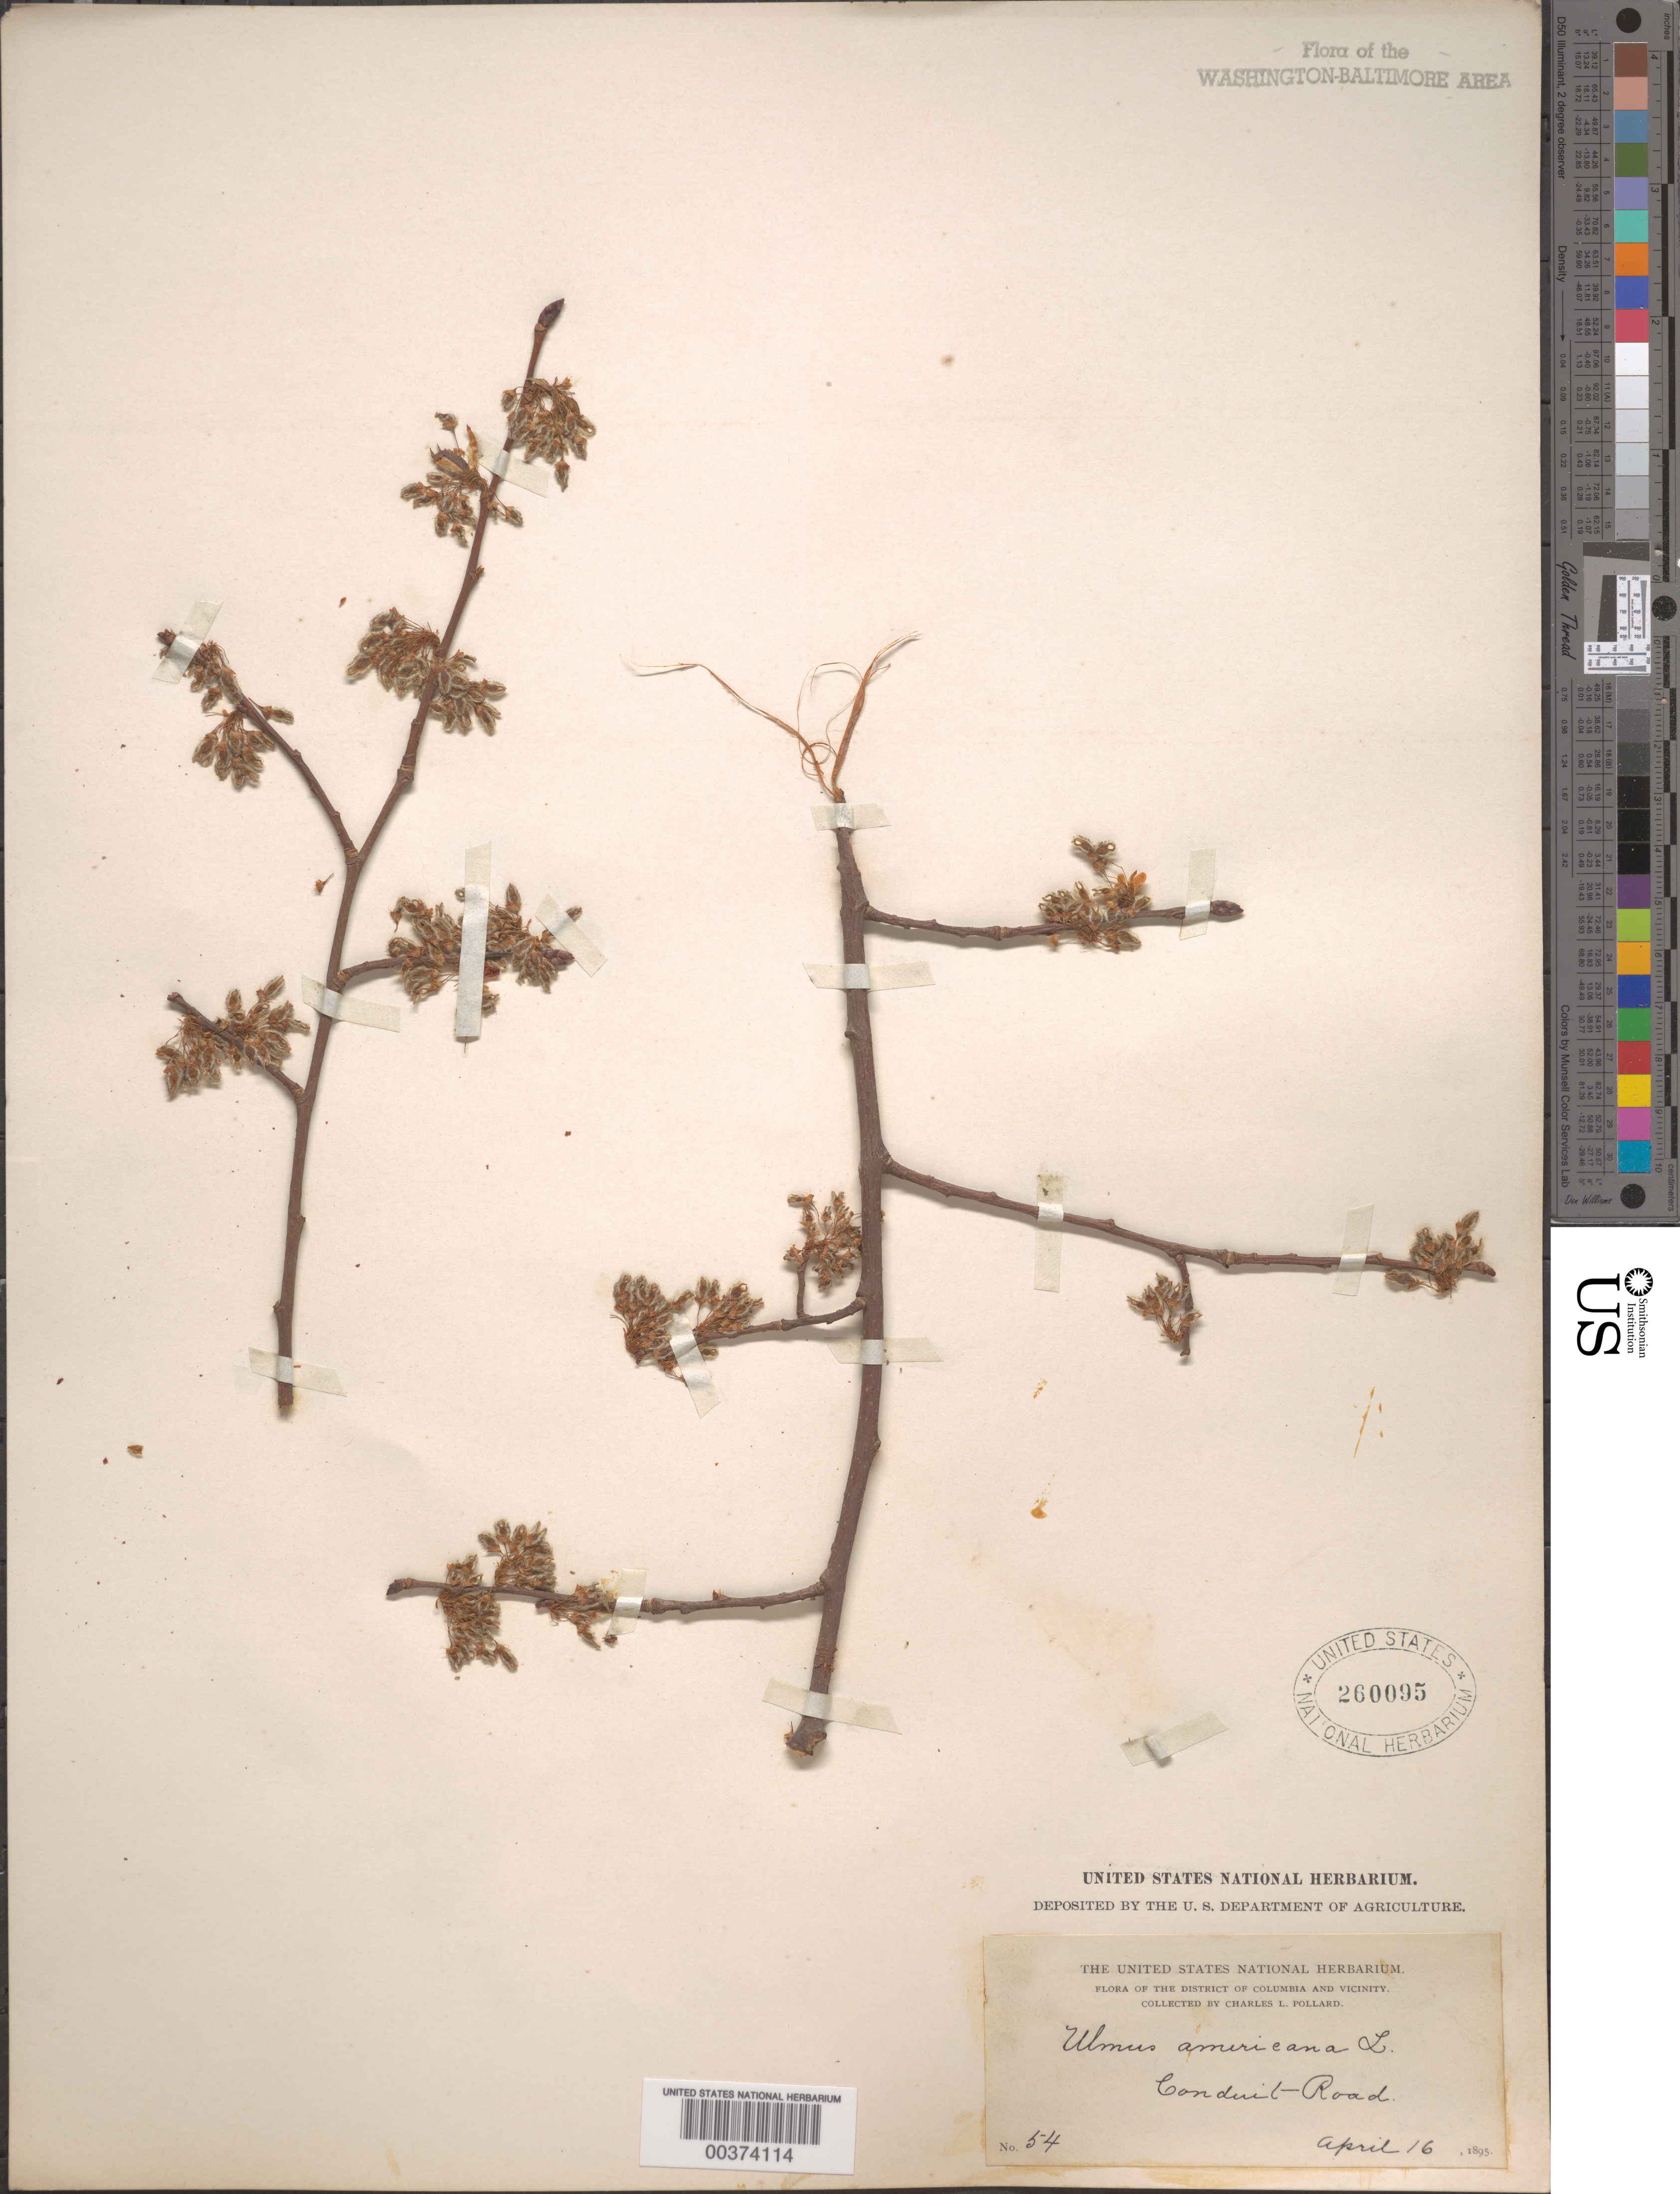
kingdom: Plantae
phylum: Tracheophyta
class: Magnoliopsida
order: Rosales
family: Ulmaceae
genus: Ulmus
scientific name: Ulmus americana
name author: L.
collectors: C. L. Pollard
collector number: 54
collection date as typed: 16 Apr 1895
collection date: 1895-04-16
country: United States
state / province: Maryland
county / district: Montgomery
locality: Conduit Road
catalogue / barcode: US 260095